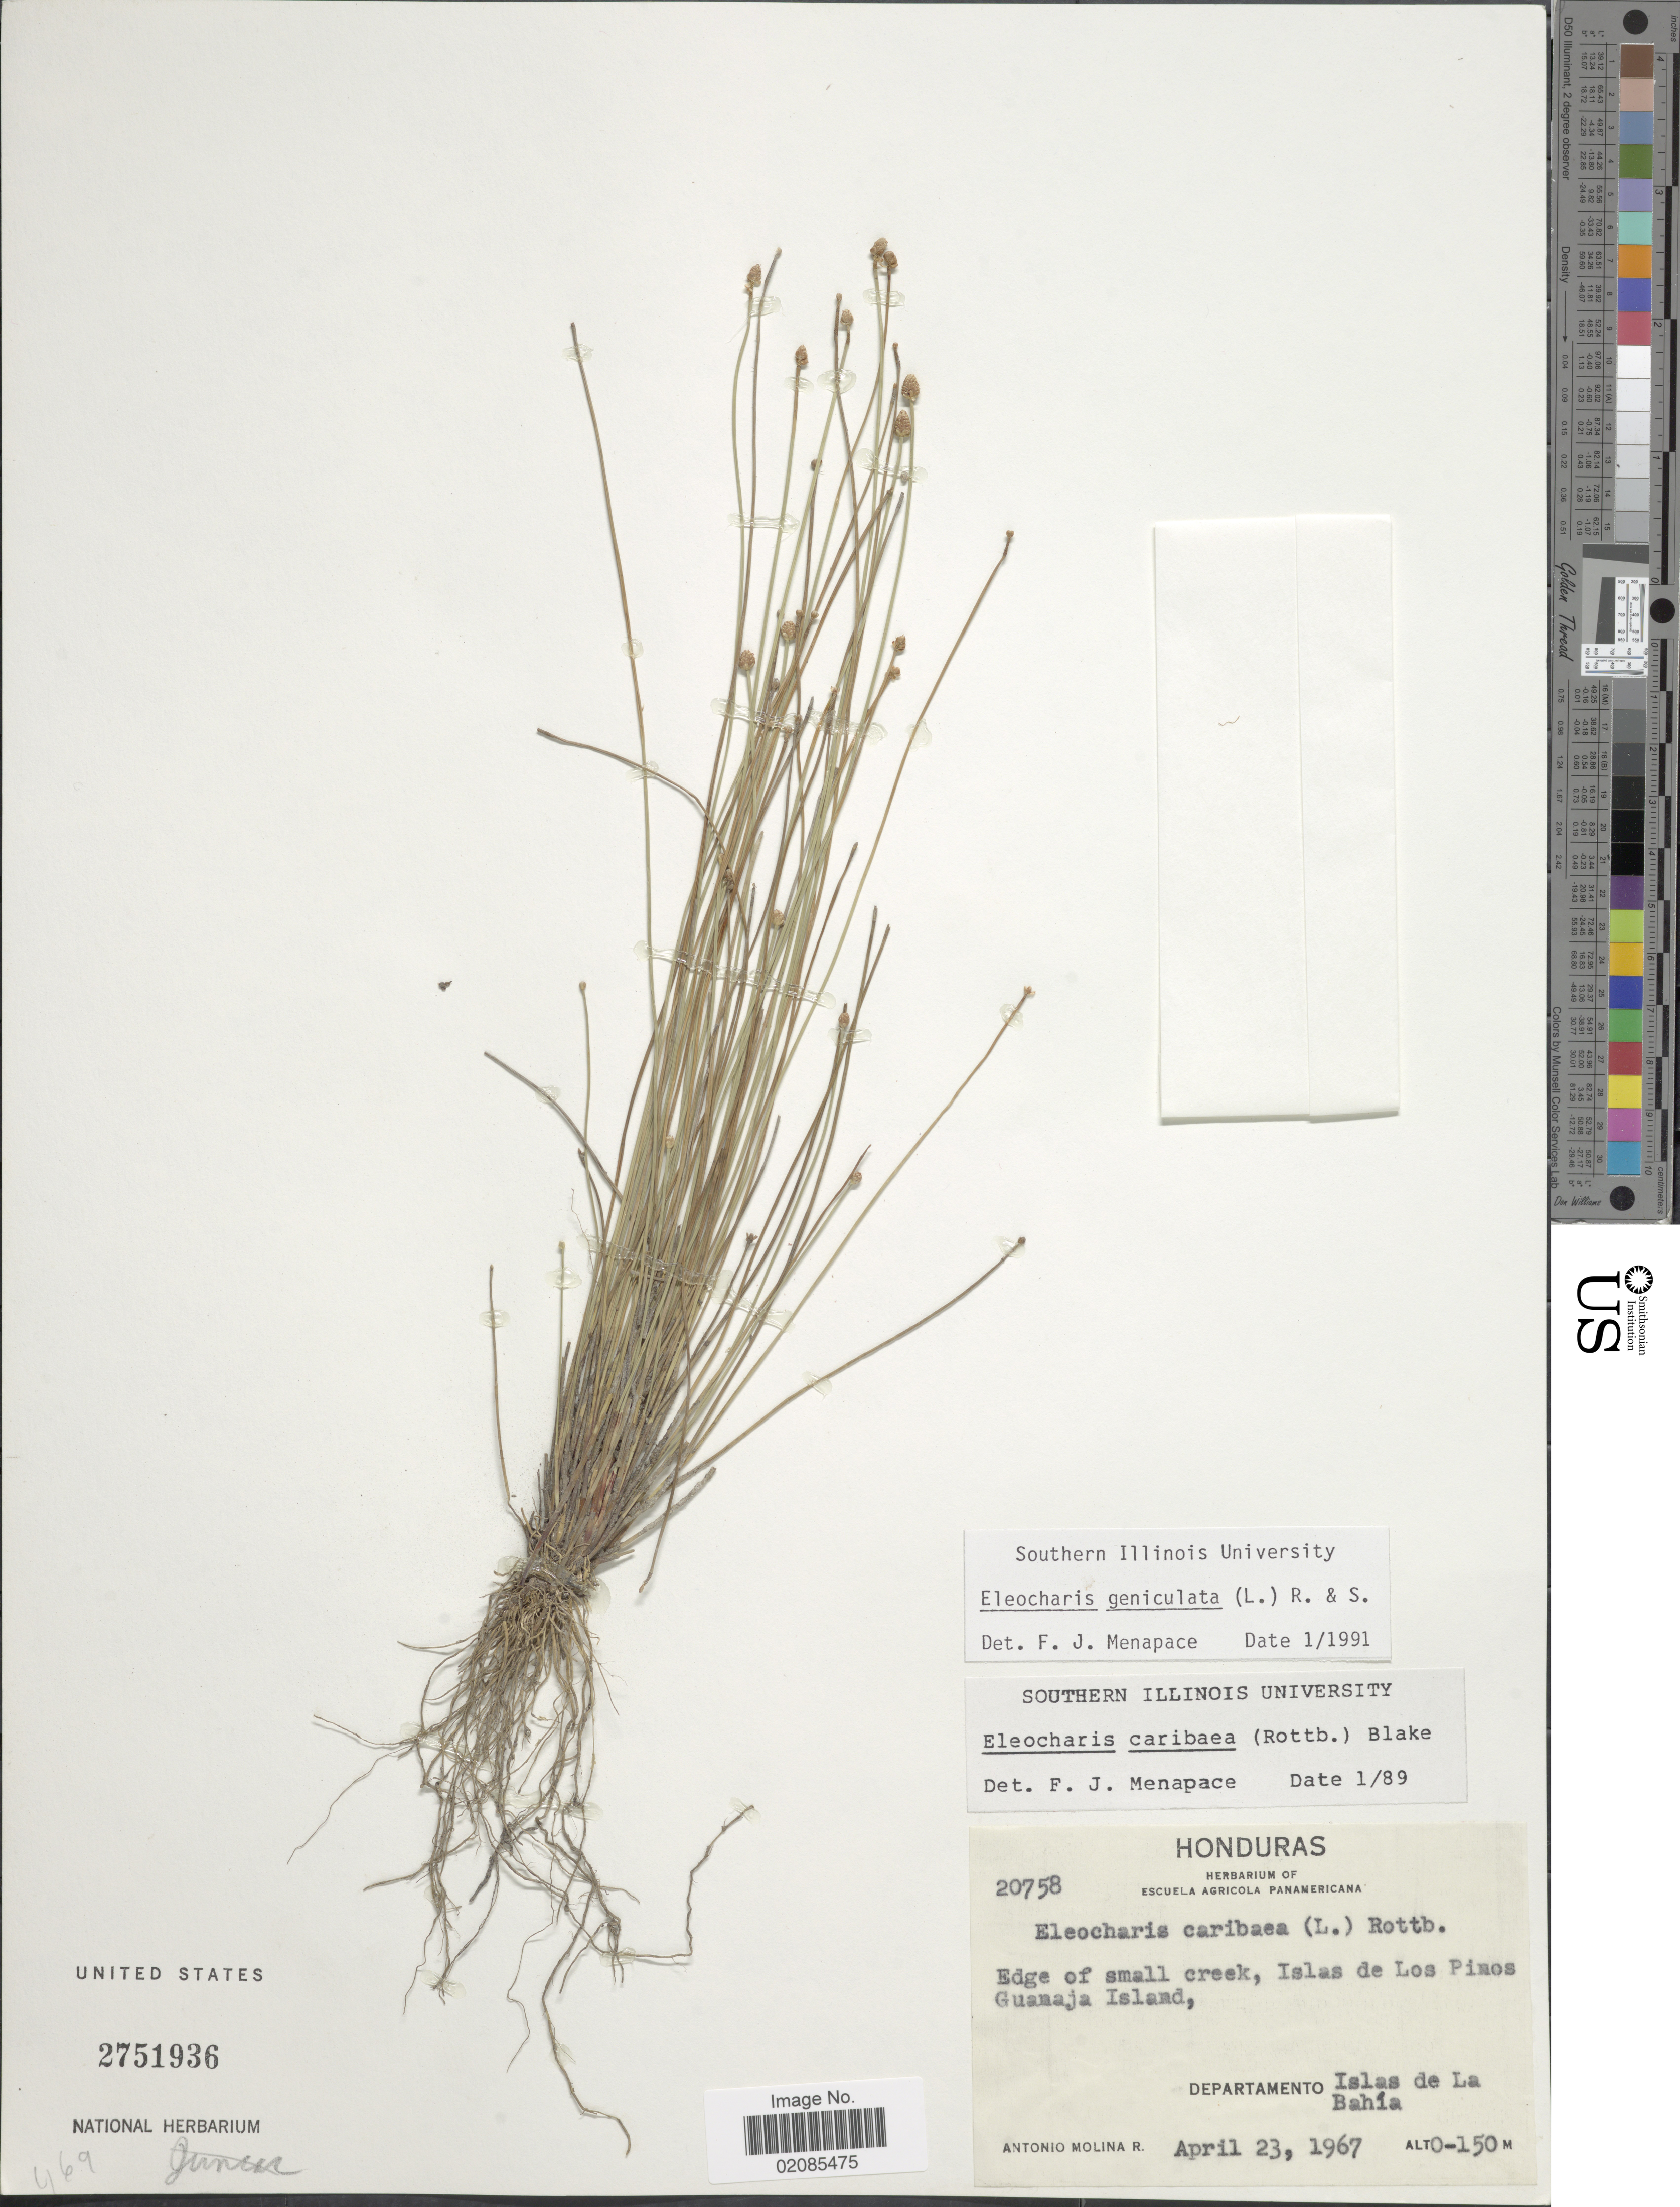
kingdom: Plantae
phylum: Tracheophyta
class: Liliopsida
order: Poales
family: Cyperaceae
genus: Eleocharis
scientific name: Eleocharis geniculata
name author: (L.) Roem. & Schult.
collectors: A. Molina R.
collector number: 20758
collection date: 1967-04-23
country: Honduras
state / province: Islas de la Bahía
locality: Edge of small creek, Islas de Los Pinos, Guanaja Island.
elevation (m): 0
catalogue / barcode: US 2751936